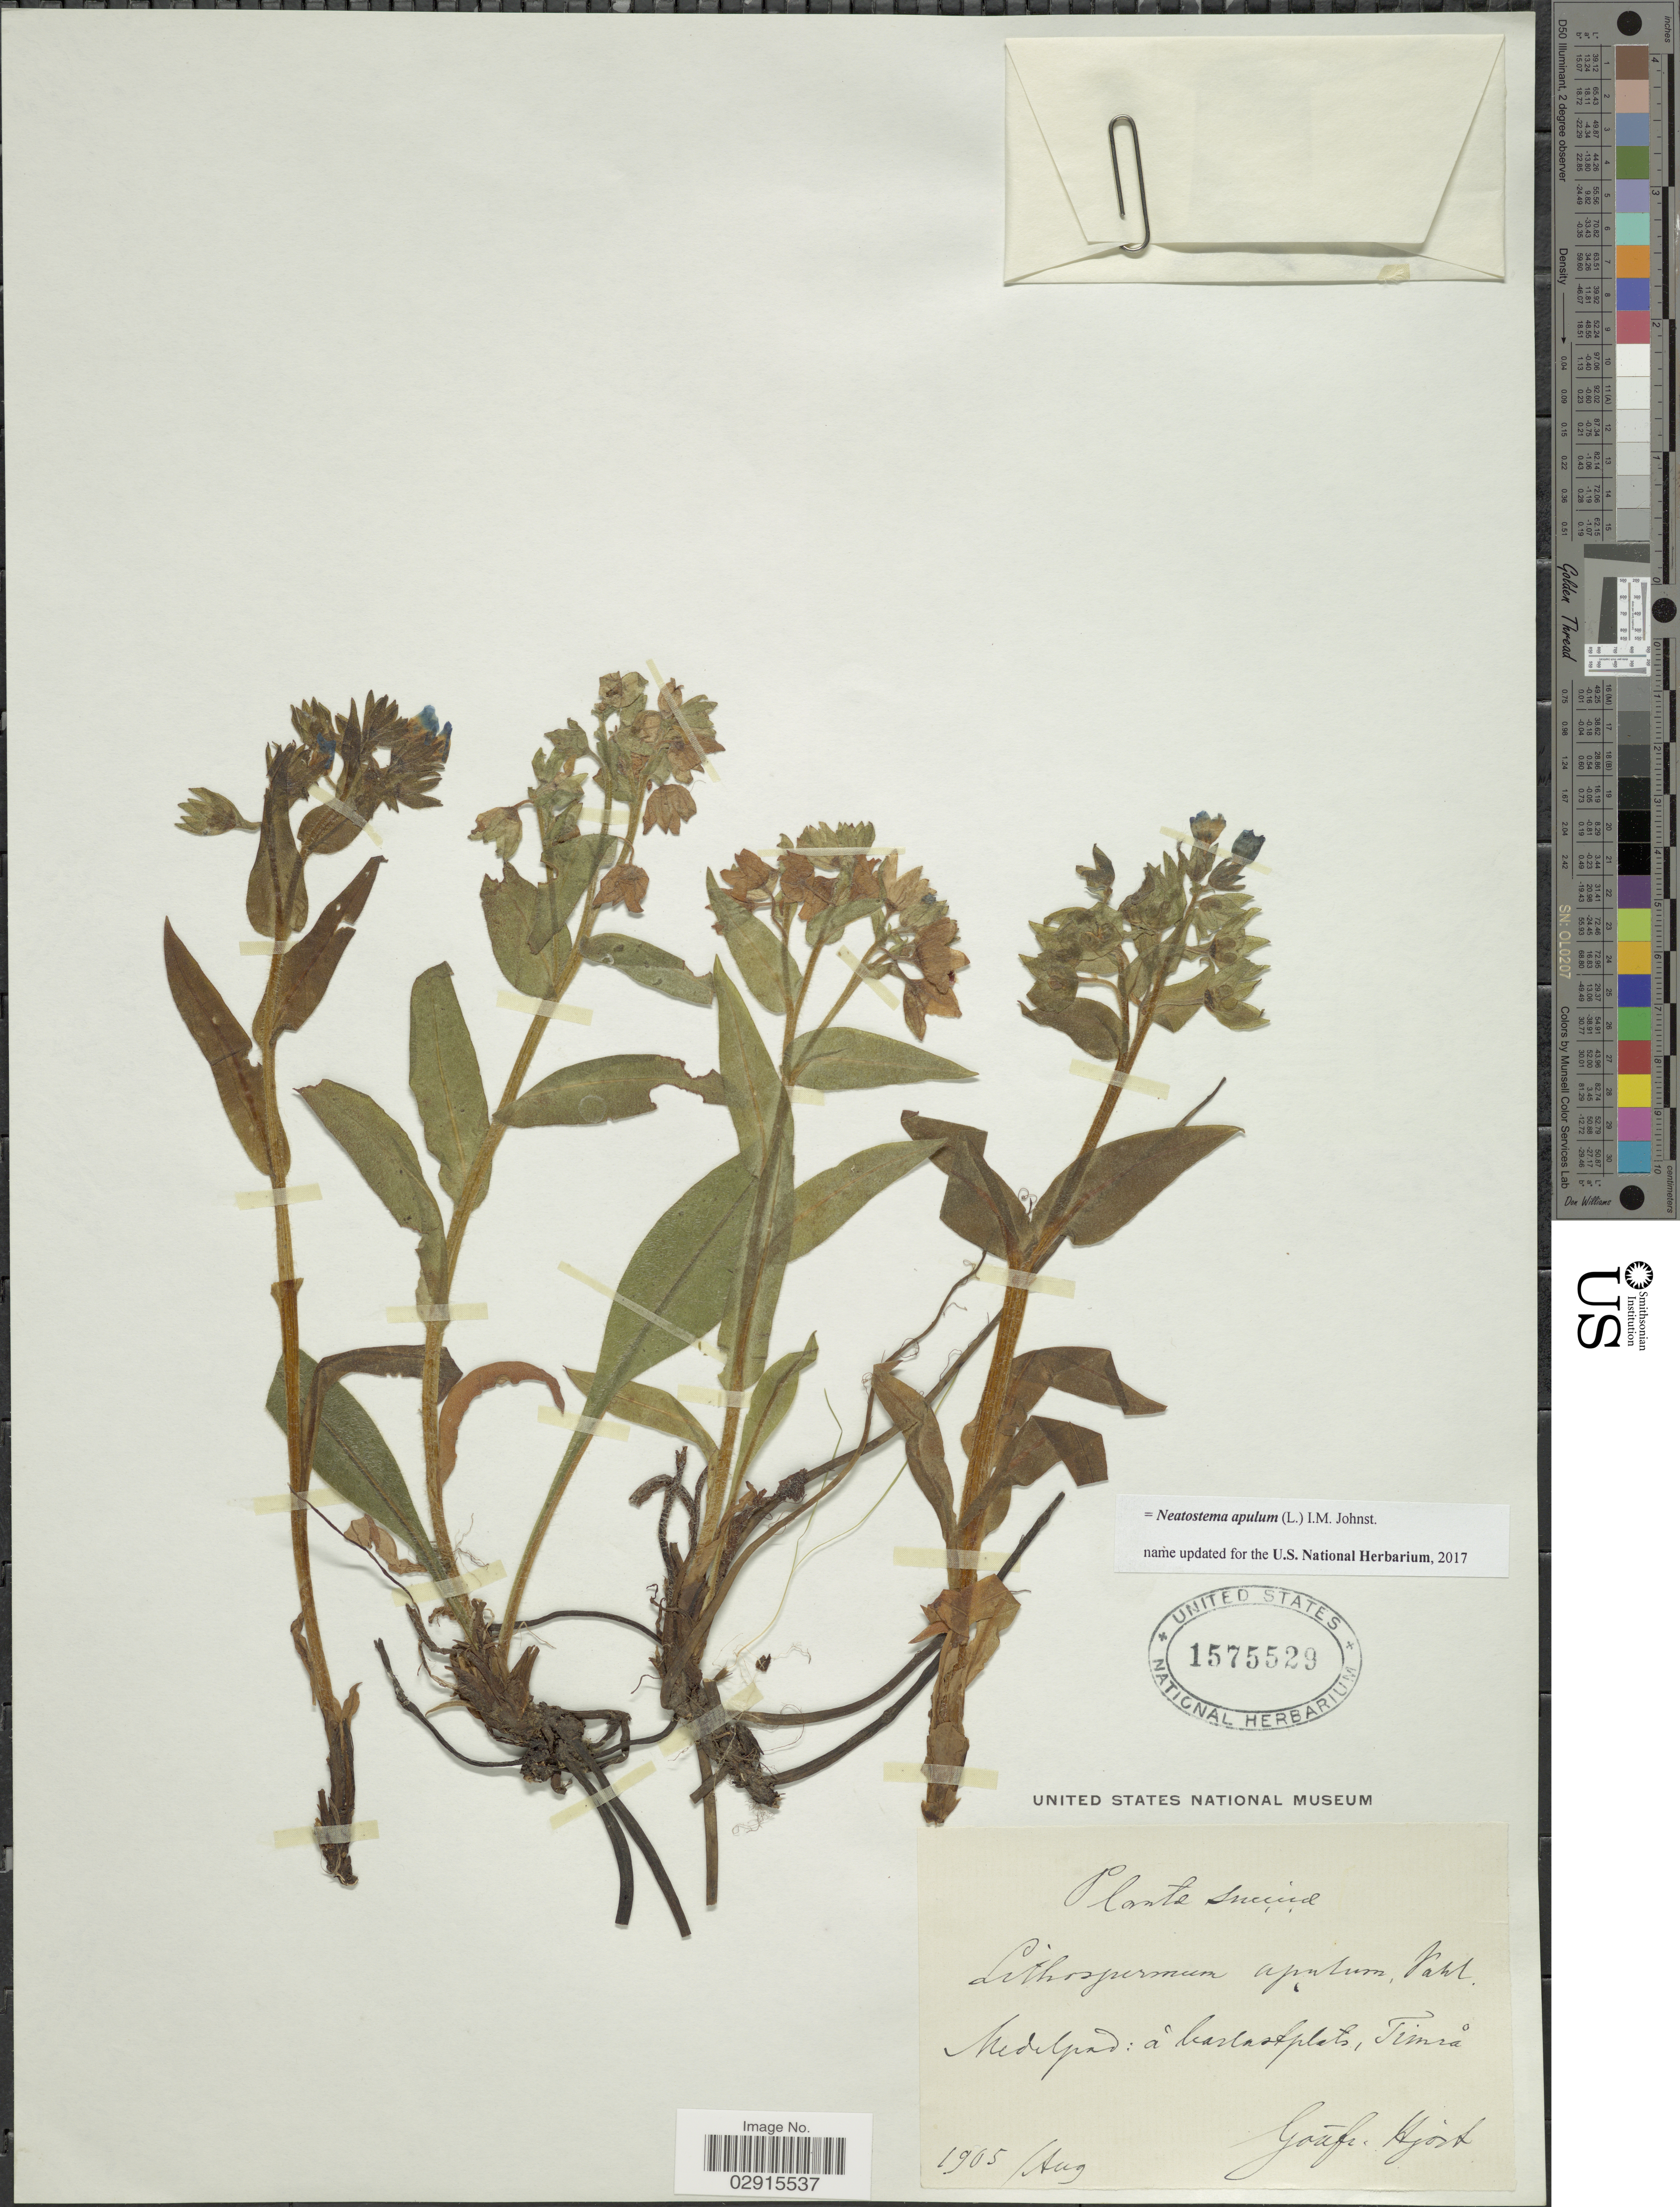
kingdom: Plantae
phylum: Tracheophyta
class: Magnoliopsida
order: Boraginales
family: Boraginaceae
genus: Neatostema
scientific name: Neatostema apulum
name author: (L.) I.M. Johnst.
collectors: G. Hjort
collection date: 1905-08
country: Sweden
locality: Suecica, Medelpad: a bastatplats [interpreted], Timrå.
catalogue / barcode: US 1575529